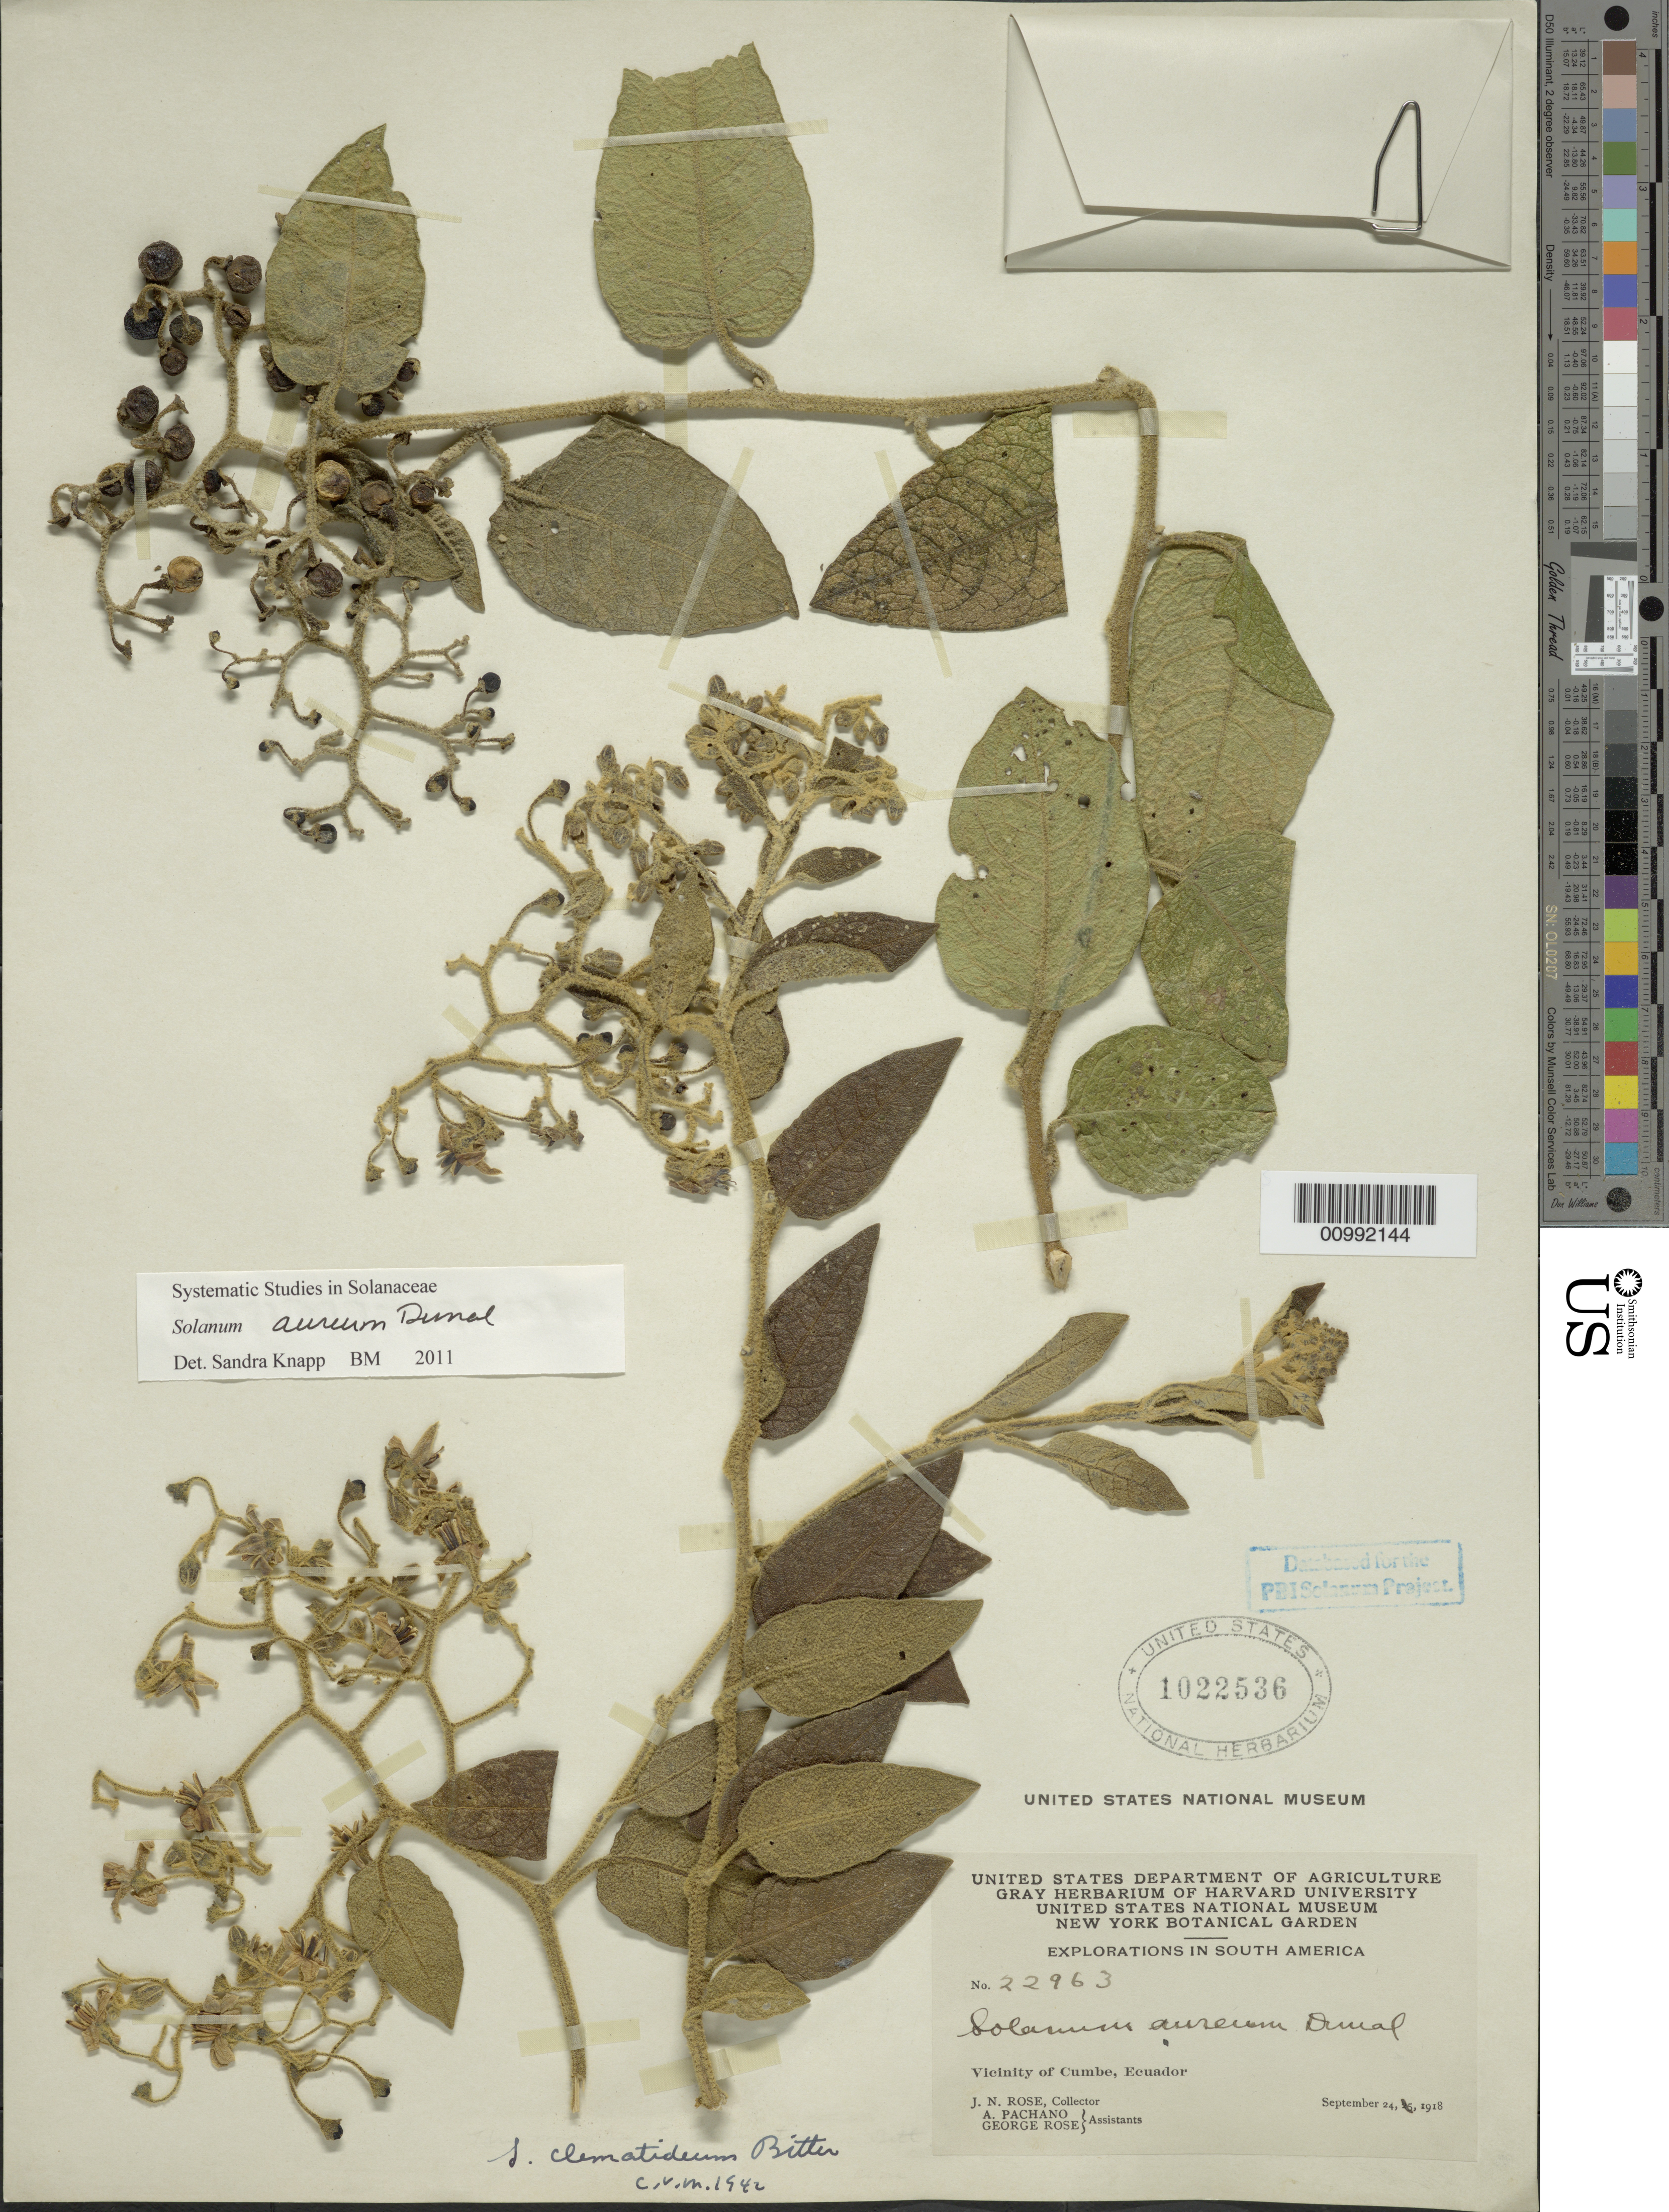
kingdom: Plantae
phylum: Tracheophyta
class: Magnoliopsida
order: Solanales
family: Solanaceae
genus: Solanum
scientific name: Solanum aureum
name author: Dunal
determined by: Knapp, S. D.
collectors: J. N. Rose, A. Pachano & G. Rose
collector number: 22963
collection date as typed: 24 Sep 1918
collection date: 1918-09-24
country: Ecuador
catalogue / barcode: US 1022536